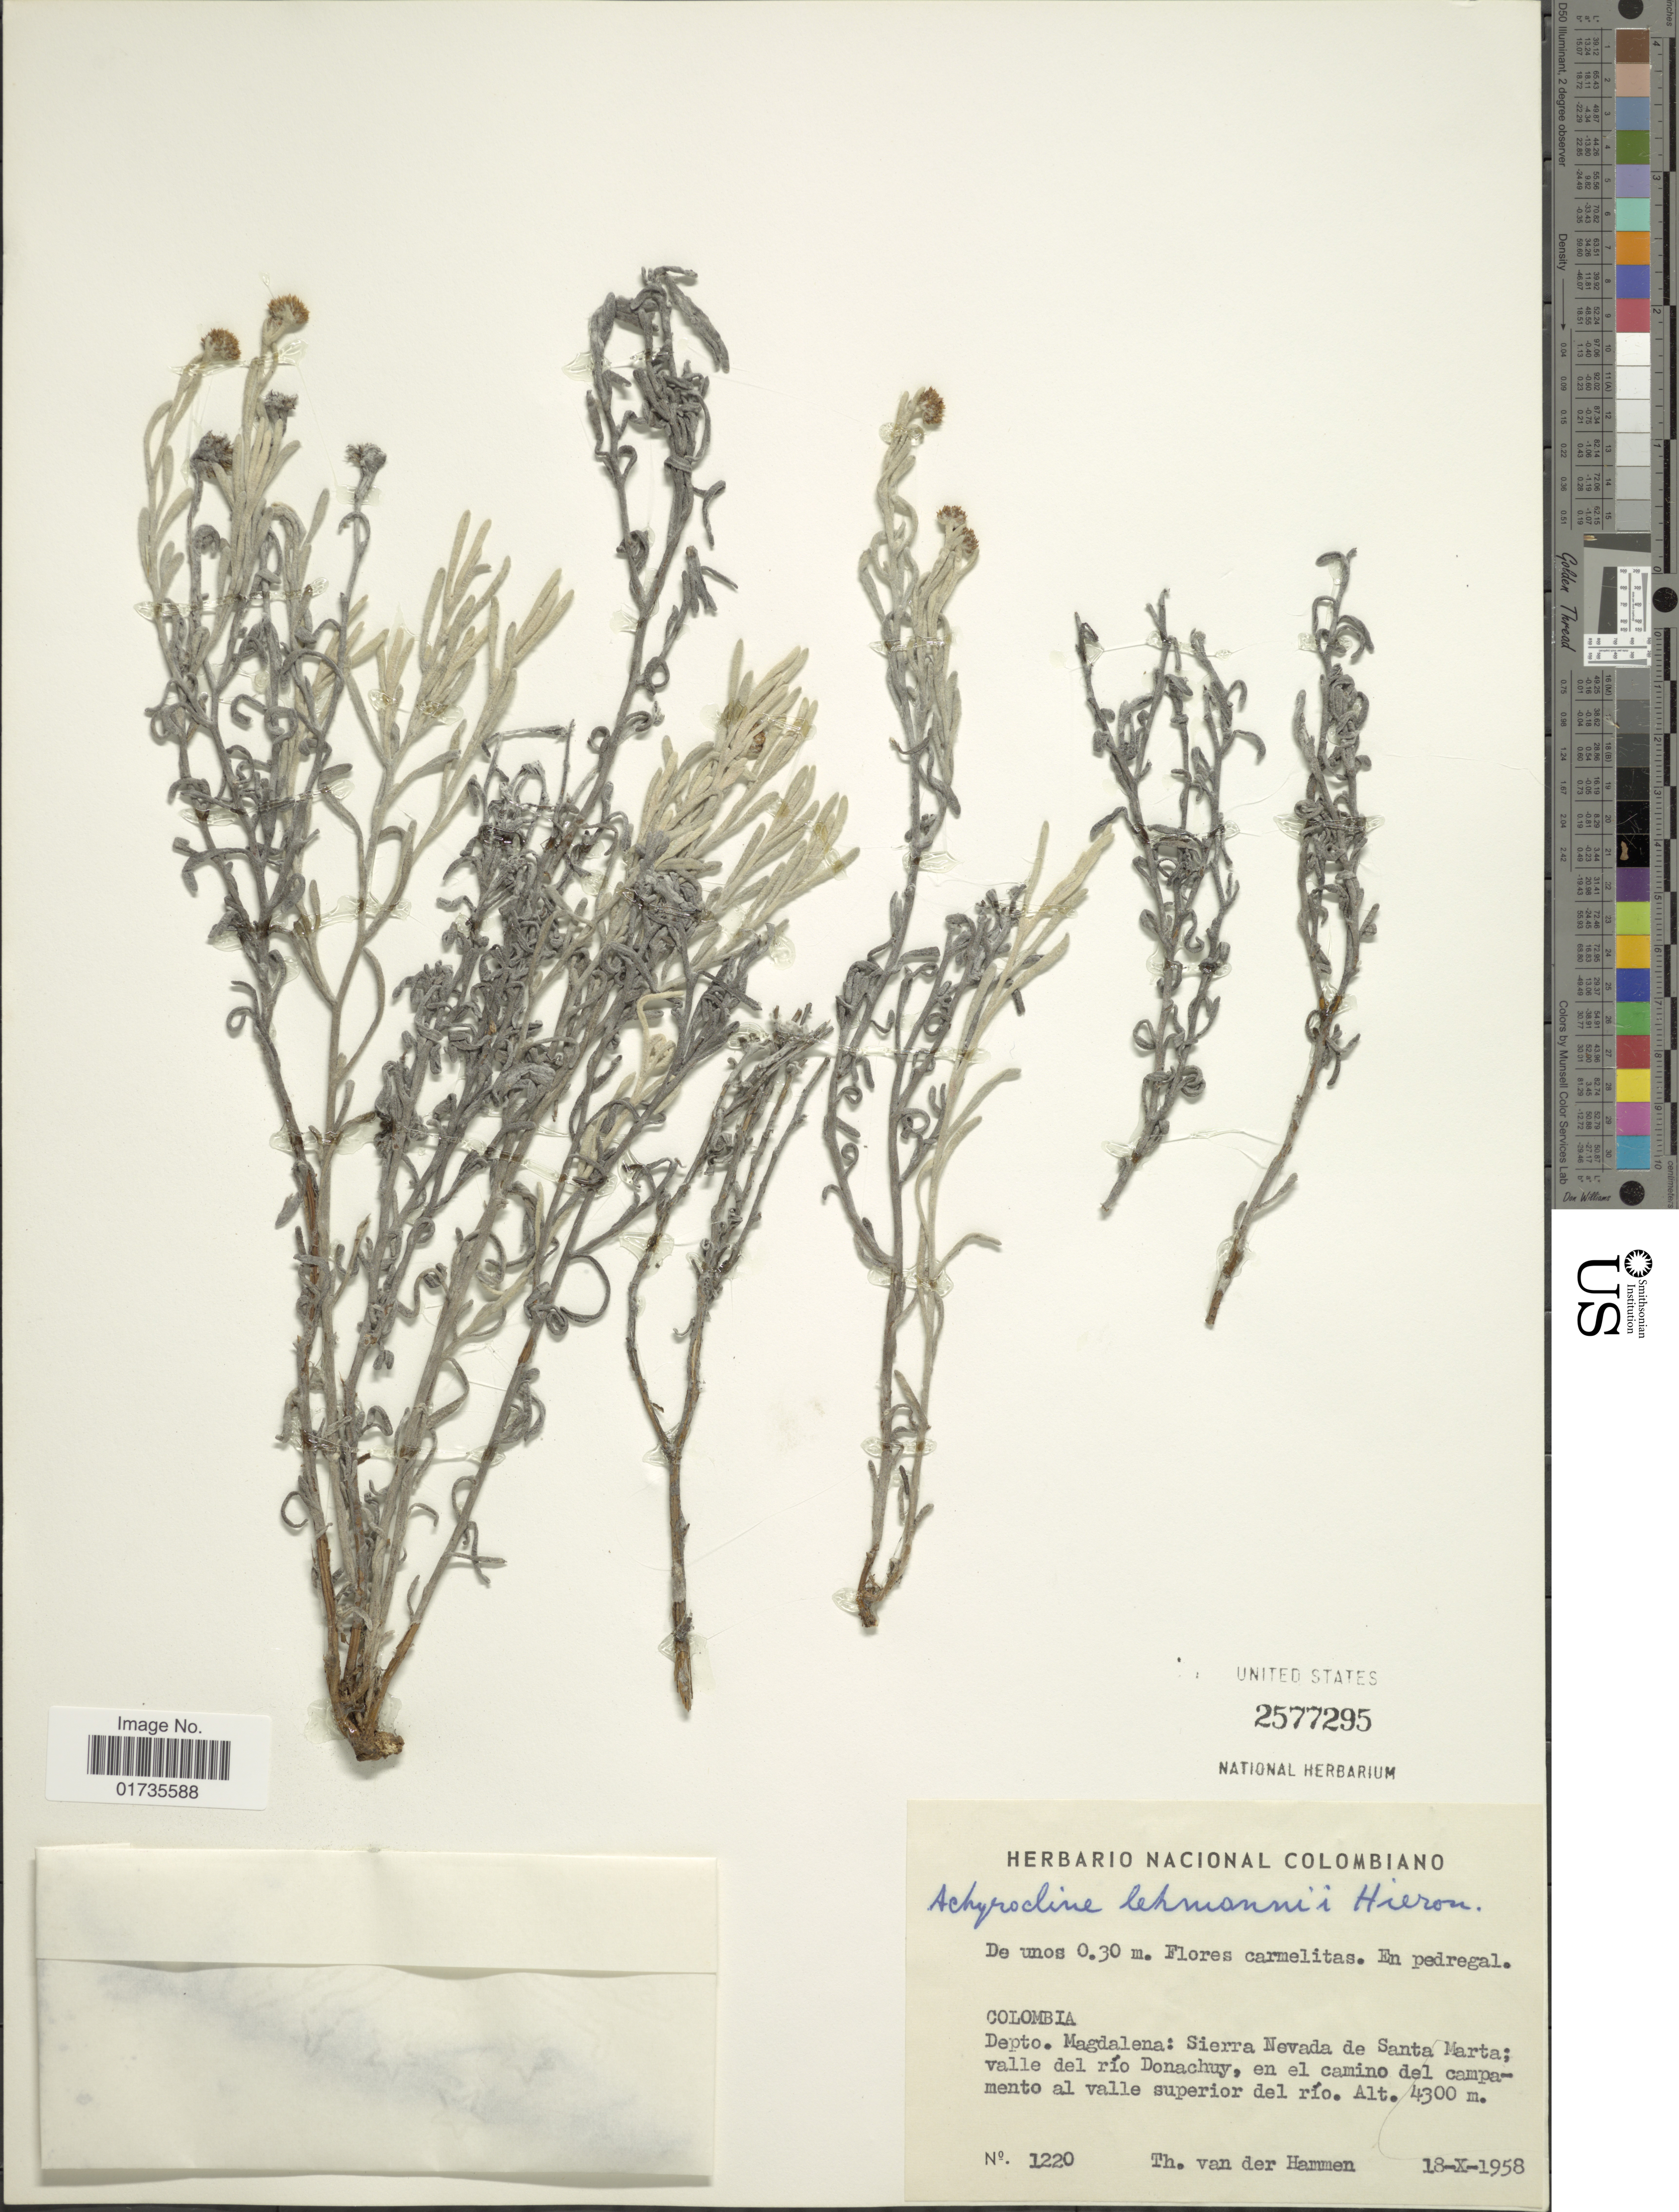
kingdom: Plantae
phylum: Tracheophyta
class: Magnoliopsida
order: Asterales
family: Asteraceae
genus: Achyrocline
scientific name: Achyrocline lehmanni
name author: Hieron.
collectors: T. Hammen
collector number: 1220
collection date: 1958-10-18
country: Colombia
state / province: Magdalena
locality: Colombia. Depto. Magdalena: Sierra Nevada de Santa Marta; valle del rio Donachuy, en el camino del campamento al valle superior del rio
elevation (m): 4300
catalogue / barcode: US 2577295